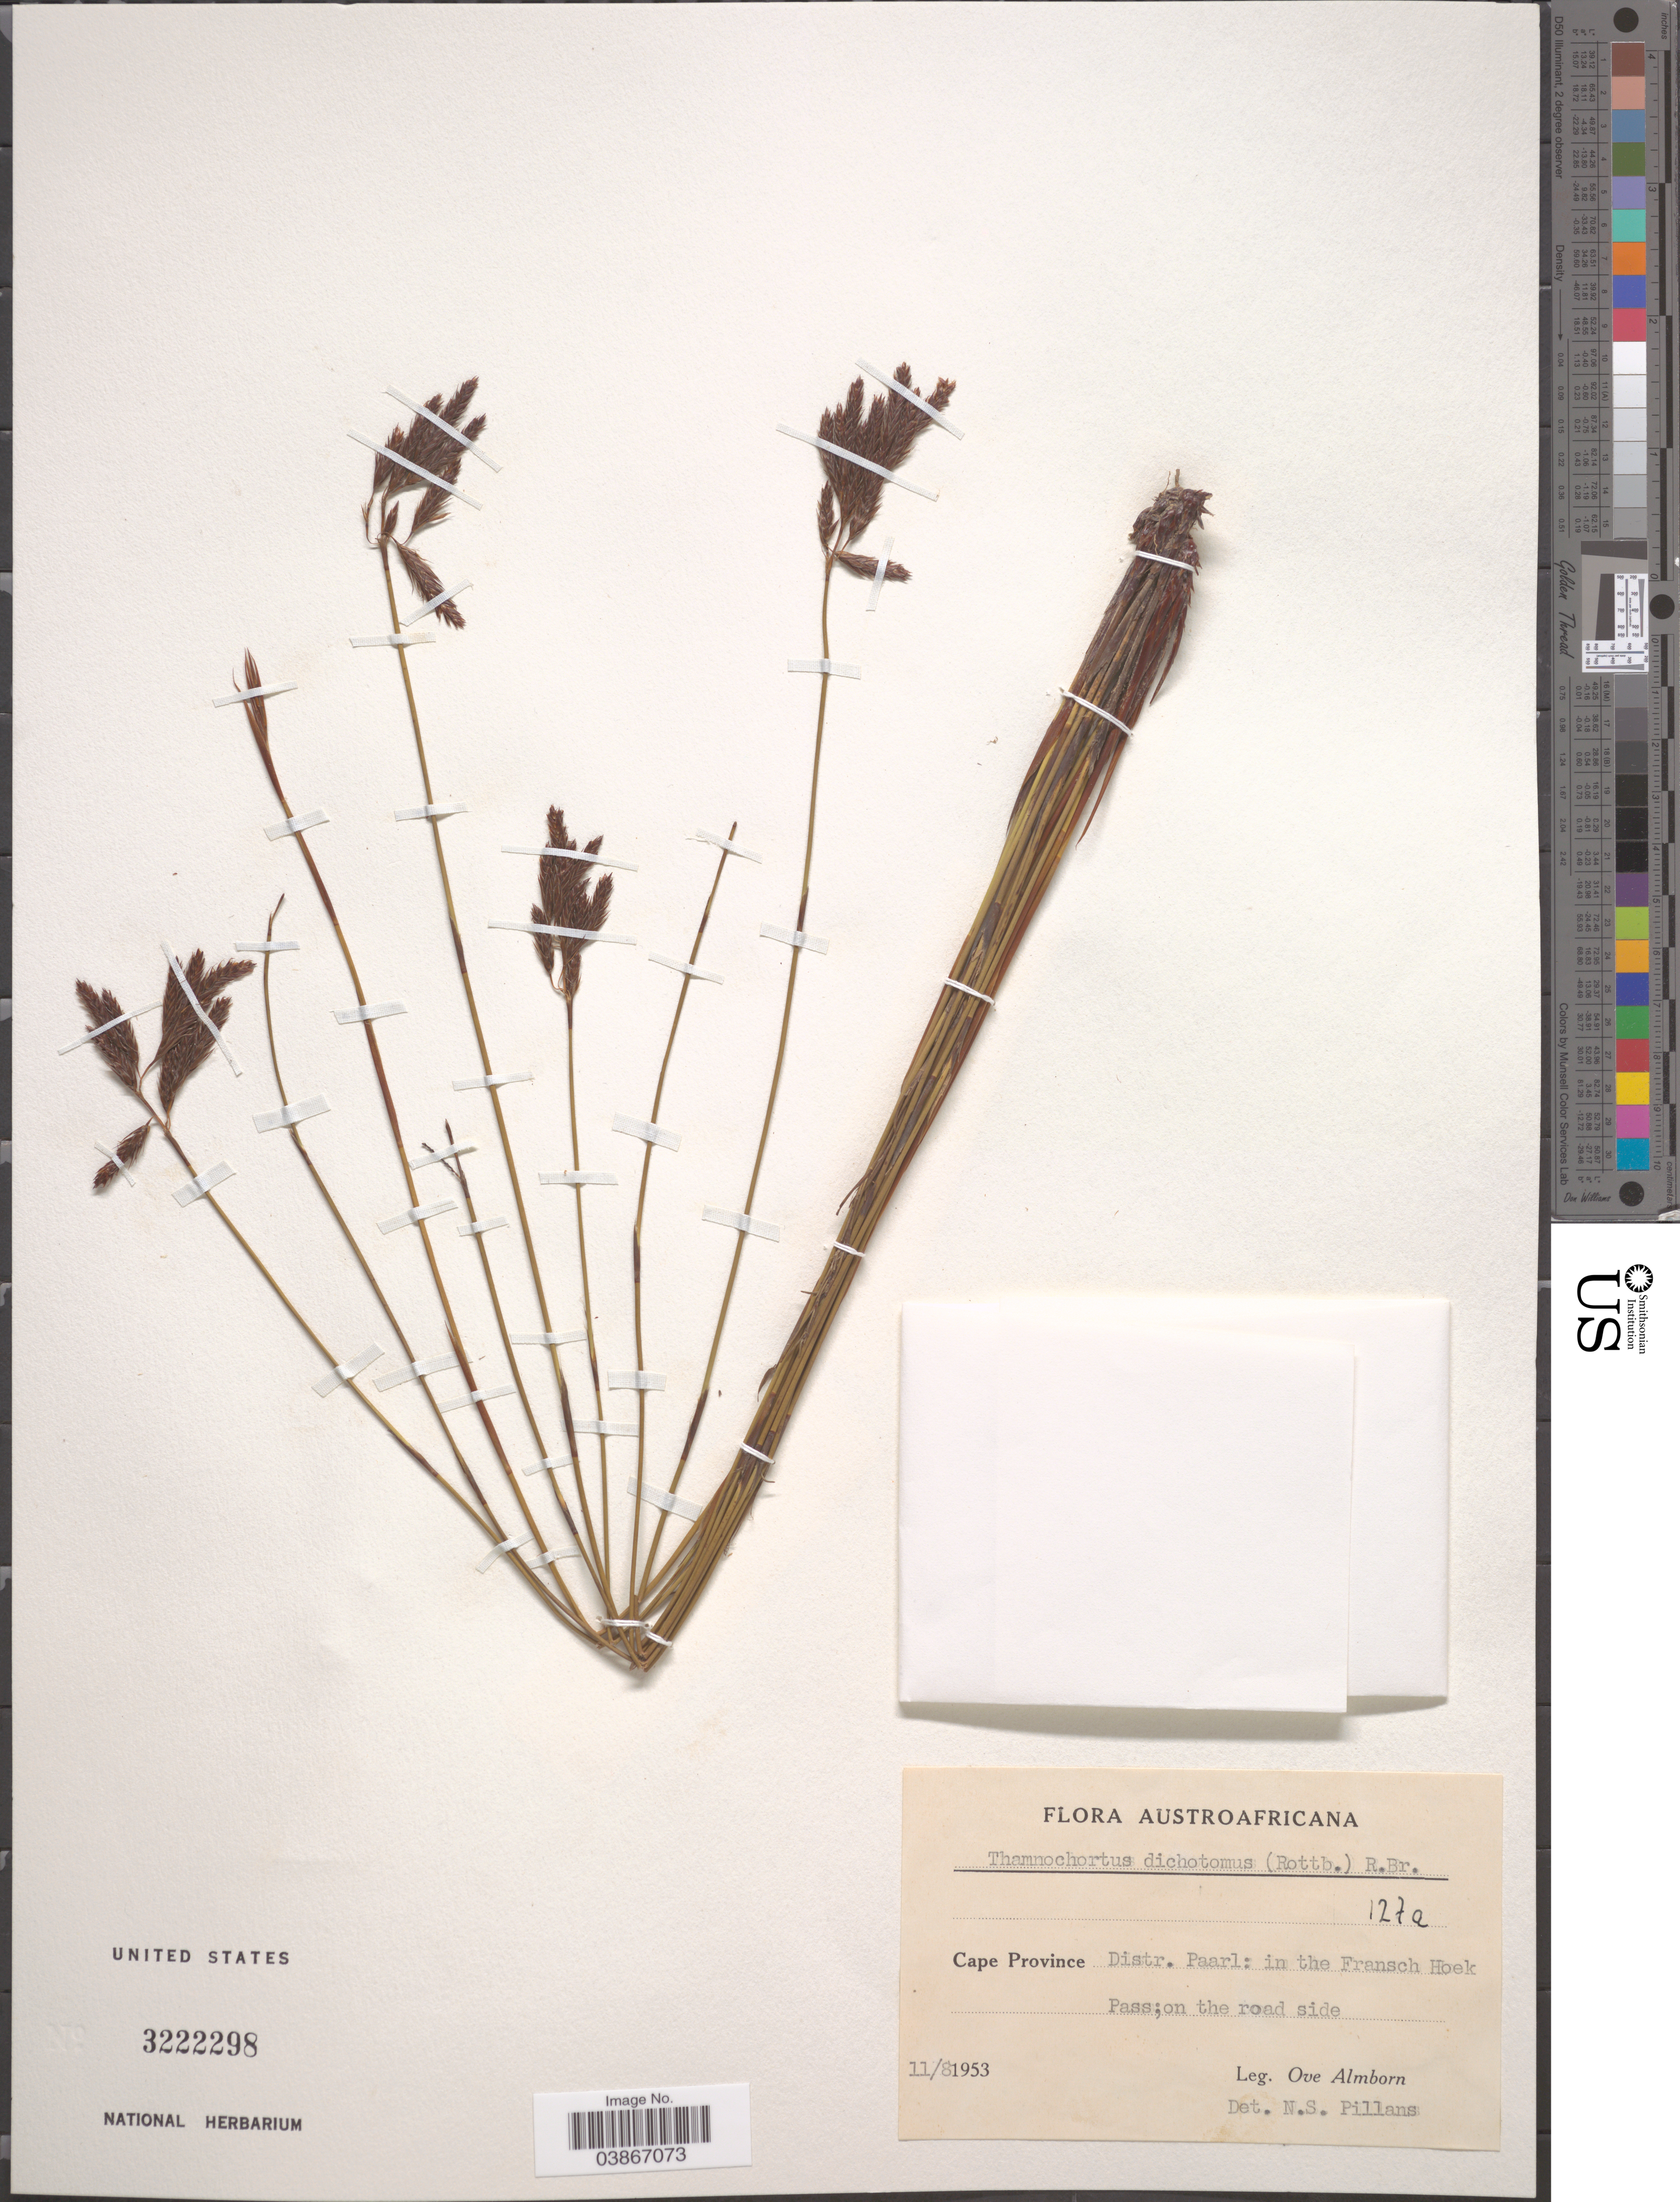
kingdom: Plantae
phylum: Tracheophyta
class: Liliopsida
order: Poales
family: Restionaceae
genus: Thamnochortus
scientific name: Thamnochortus dichotomus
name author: R. Br.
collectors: O. Almborn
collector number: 127a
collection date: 1953-08-11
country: South Africa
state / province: Western Cape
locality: Austroafricana. Distr. Paarl: in the Fransch Hoek Pass.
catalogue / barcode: US 3222298